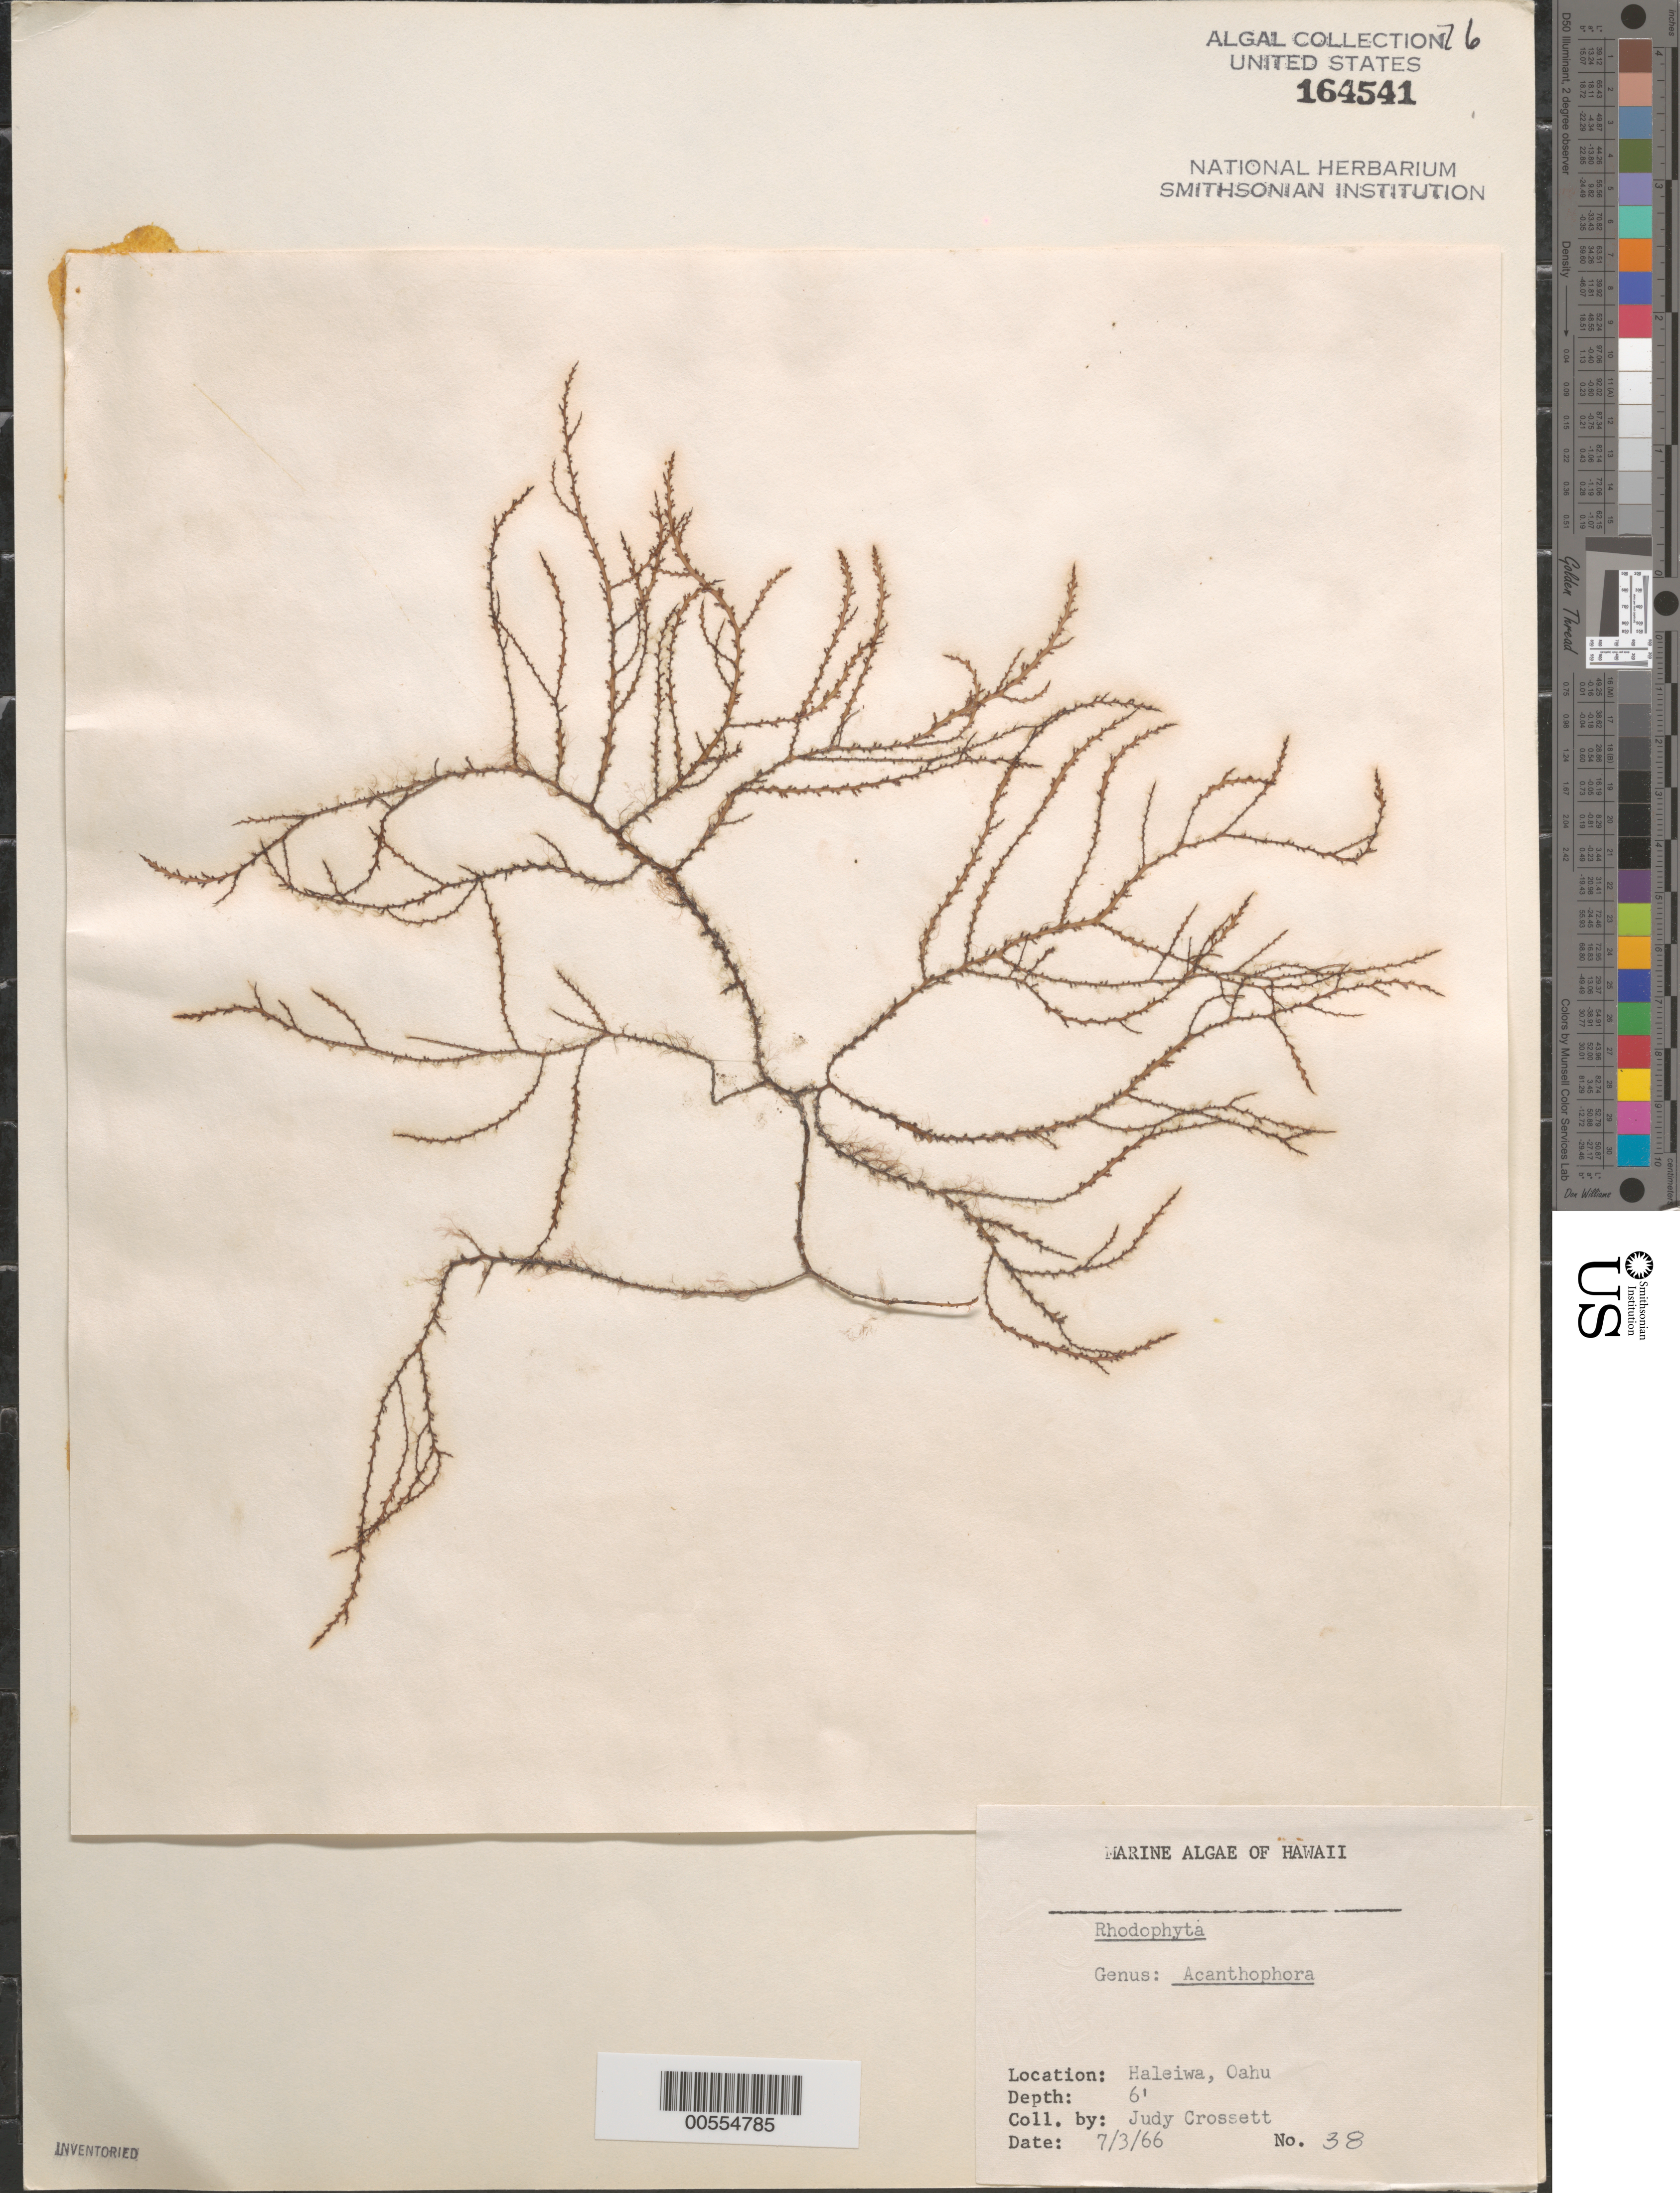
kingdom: Plantae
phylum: Rhodophyta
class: Florideophyceae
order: Ceramiales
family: Rhodomelaceae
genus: Acanthophora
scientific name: Acanthophora sp.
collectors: J. Crossett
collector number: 38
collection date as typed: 03 Jul 1966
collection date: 1966-07-03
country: United States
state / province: Hawaii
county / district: Honolulu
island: Oahu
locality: Haleiwa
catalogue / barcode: US 164541